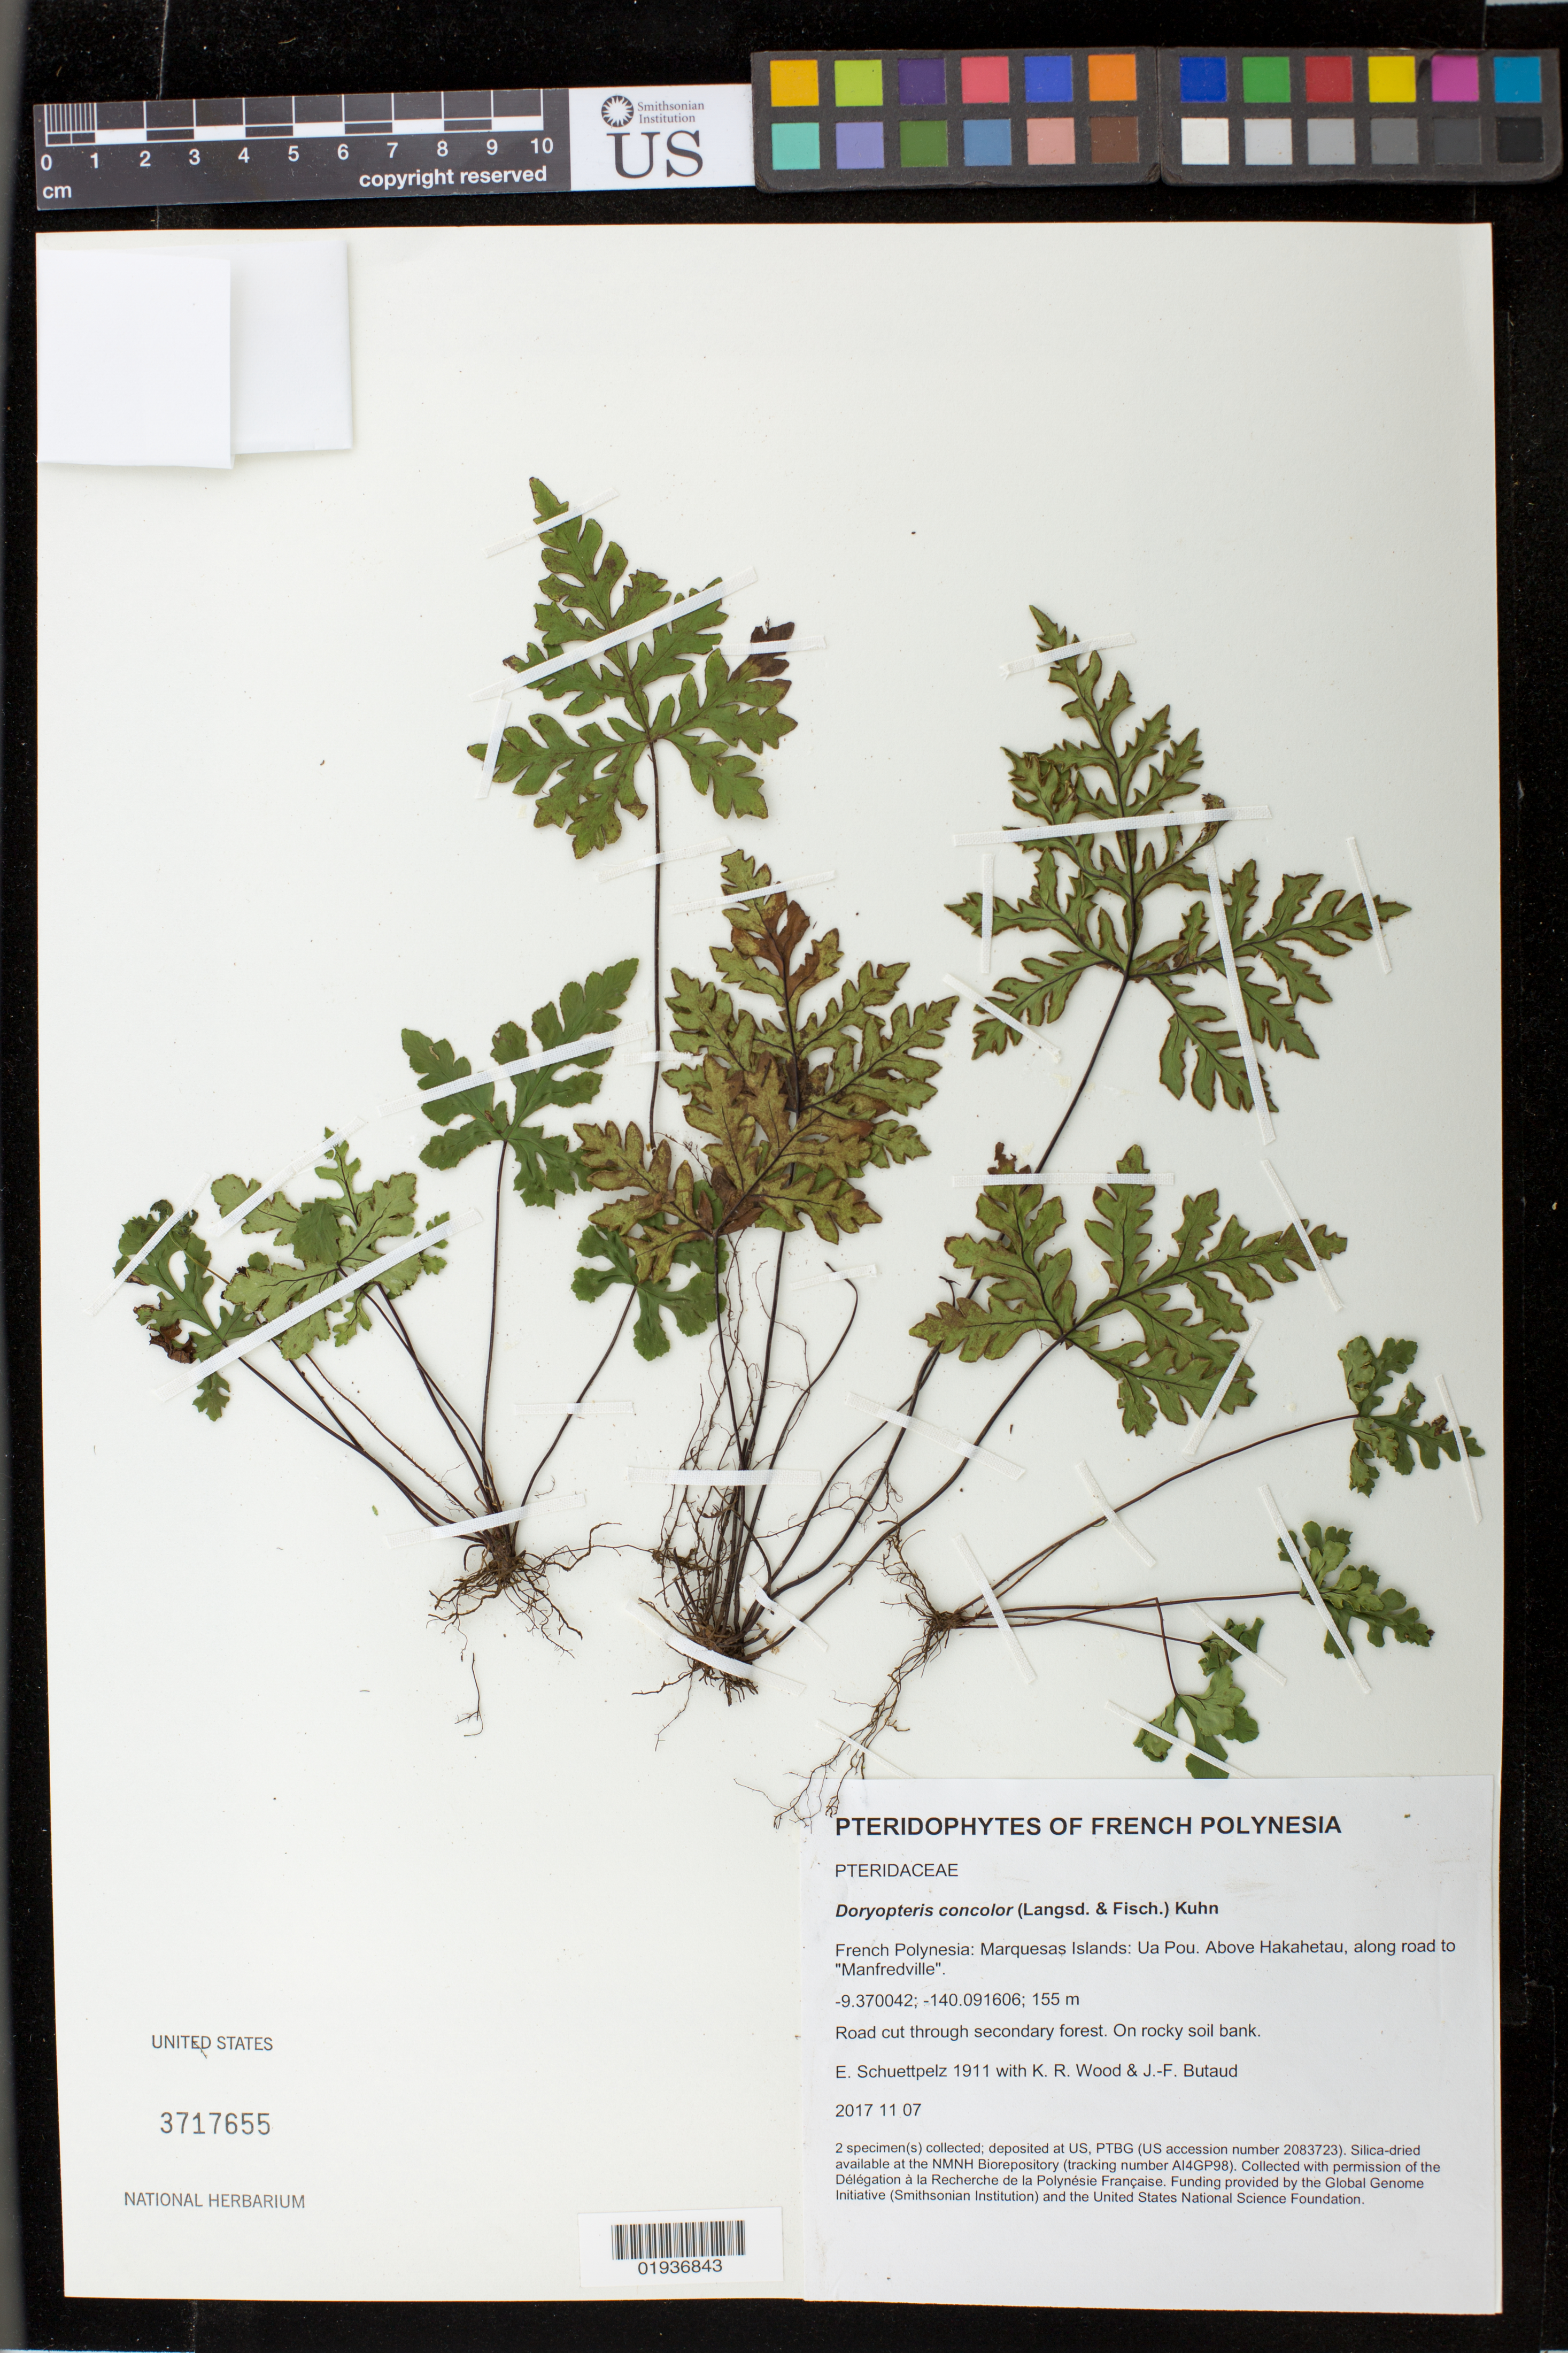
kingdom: Plantae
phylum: Tracheophyta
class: Polypodiopsida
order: Polypodiales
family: Pteridaceae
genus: Doryopteris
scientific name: Doryopteris concolor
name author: (Langsd. & Fisch.) Kuhn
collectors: E. Schuettpelz, K. R. Wood & J. -F. Butaud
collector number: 1911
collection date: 2017-11-07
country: French Polynesia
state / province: Marquesas Islands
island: Ua Pou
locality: Above Hakahetau, along road to "Manfredville".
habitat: Road cut through secondary forest.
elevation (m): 155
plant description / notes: Collected with permission of the Délégation à la Recherche de la Polynésie Française. Funding provided by the Global Genome Initiative (Smithsonian Institution) and the United States National Science Foundation. Silica dried tissue stored at AI4GP98 in the NMNH Biorepository, Smithsonian Institution.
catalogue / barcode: US 3717655